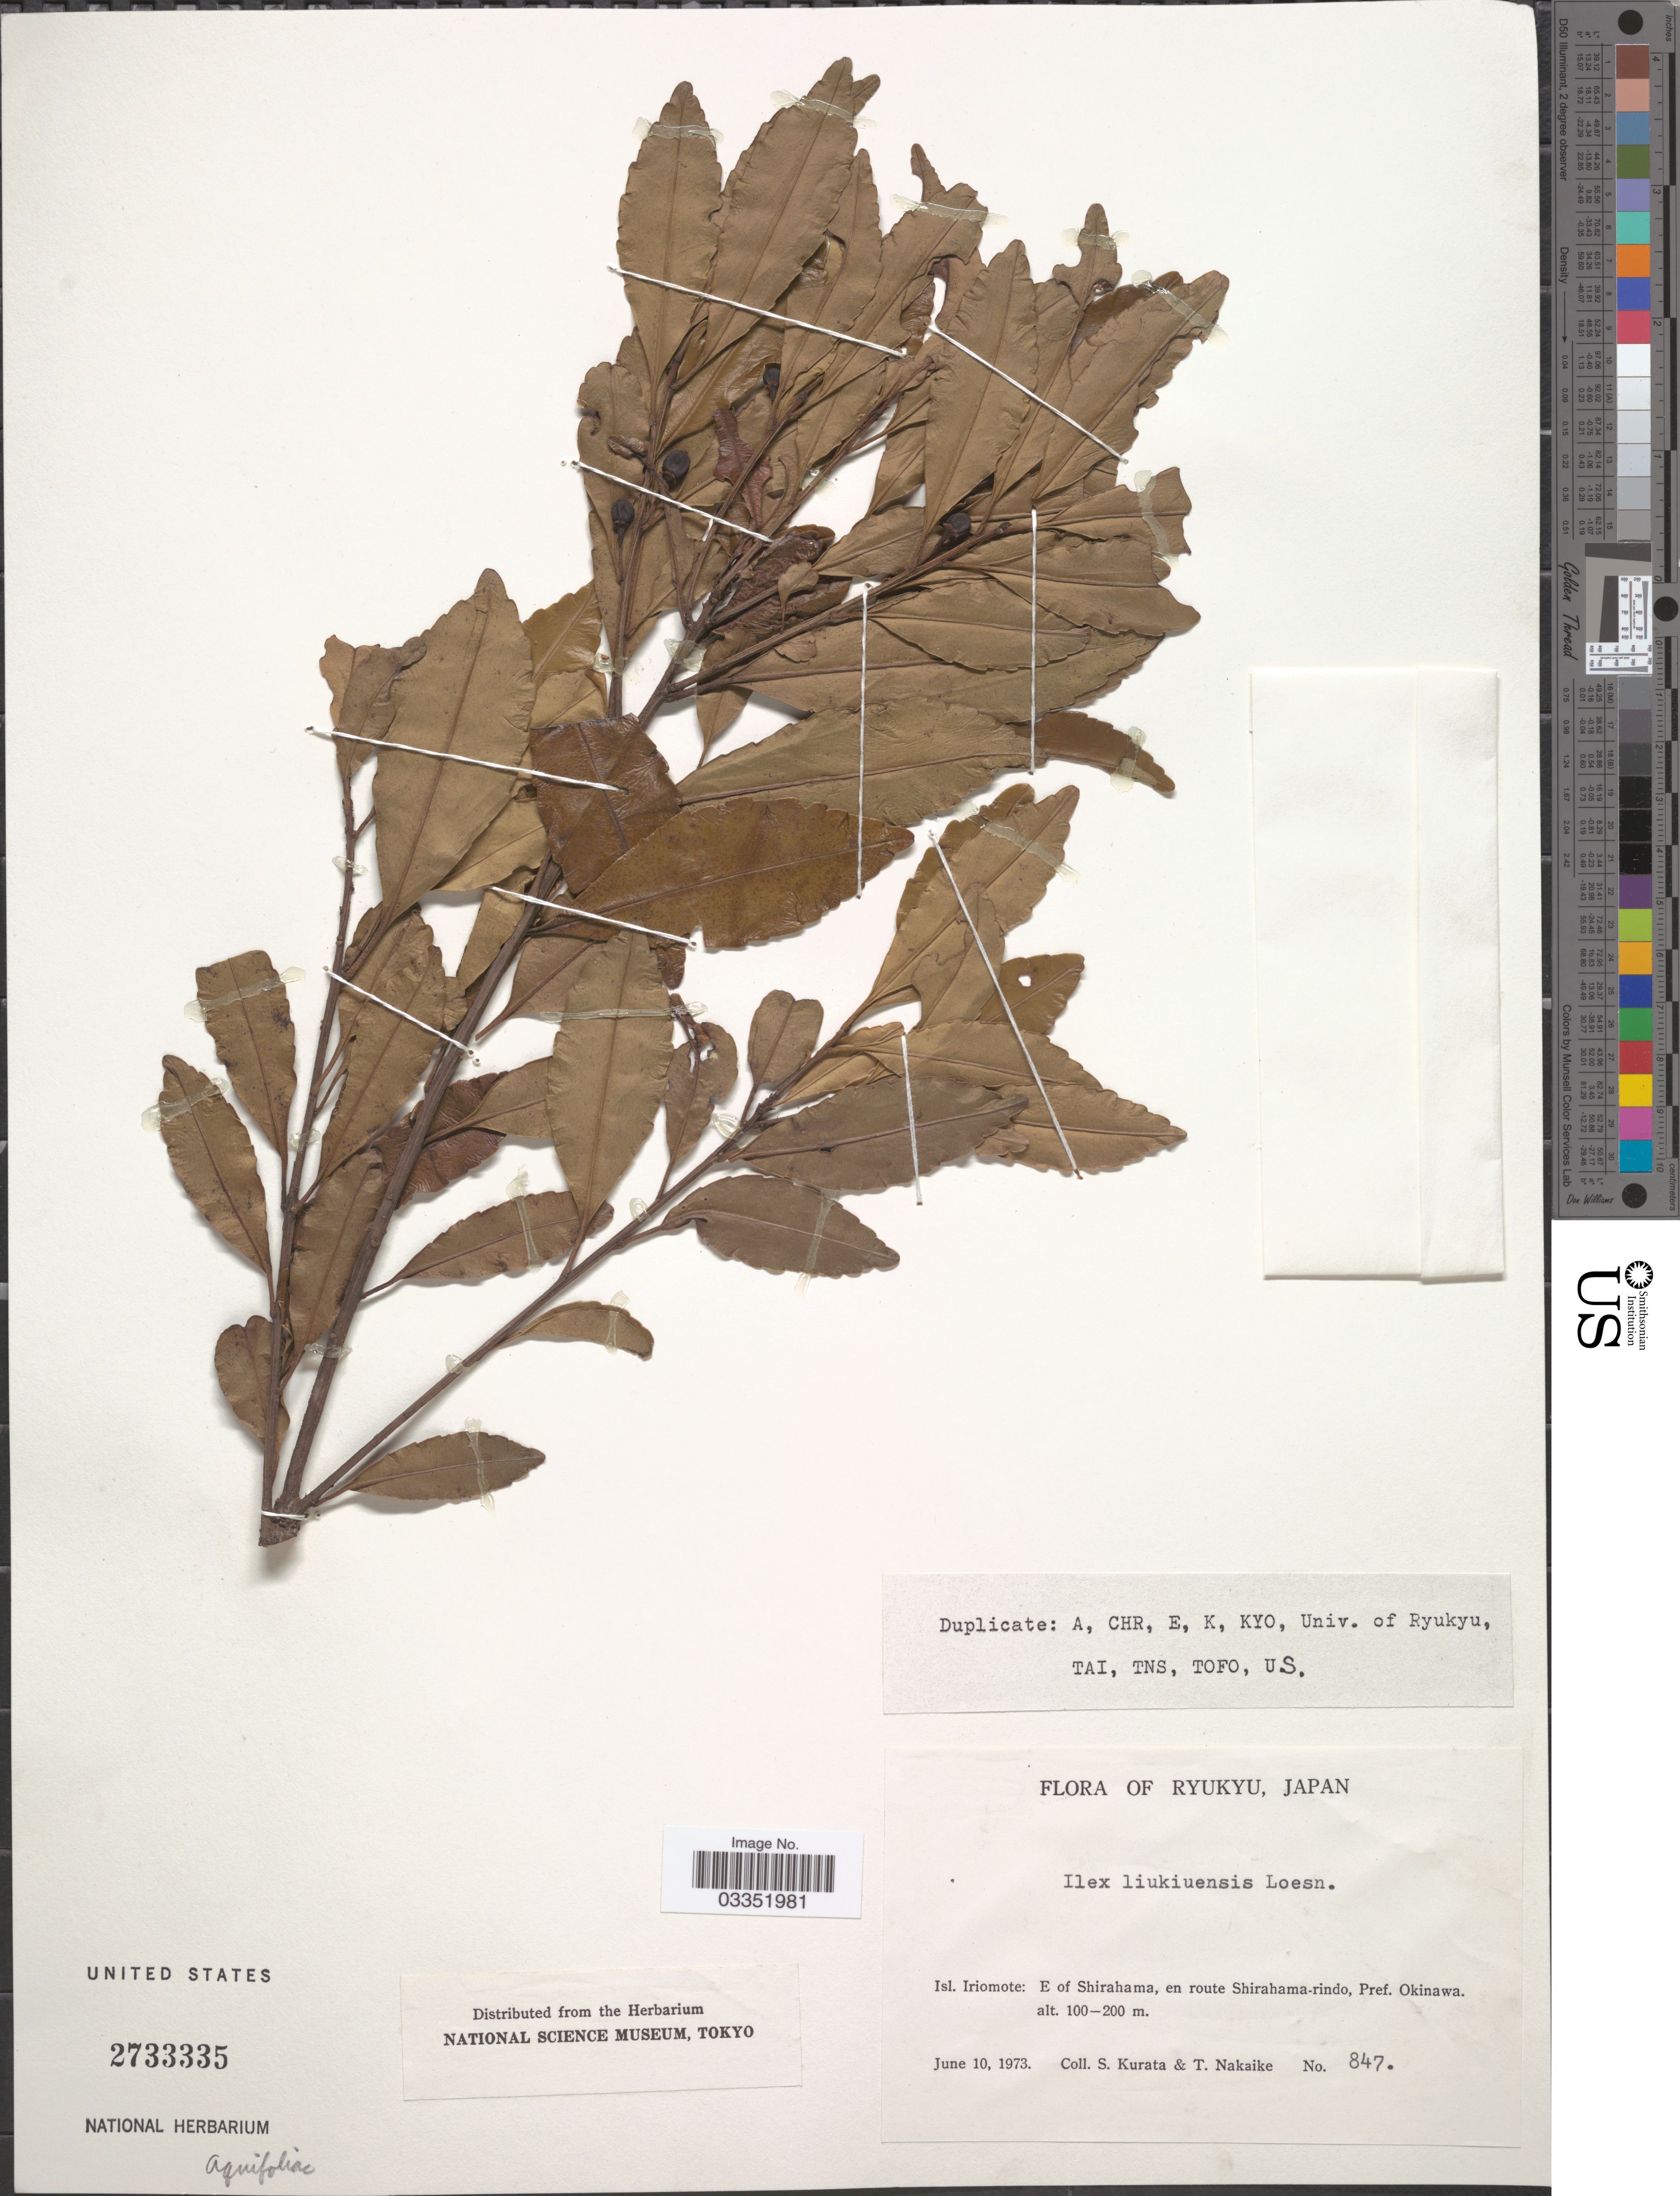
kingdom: Plantae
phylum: Tracheophyta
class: Magnoliopsida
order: Aquifoliales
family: Aquifoliaceae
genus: Ilex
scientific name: Ilex liukiuensis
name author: Loes.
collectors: Sa. Kurata & T. Nakaike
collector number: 847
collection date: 1973-06-10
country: Japan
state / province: Okinawa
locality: Ryukyu. Isl. Iriomote: E of Shirahama, en route Shirahama-rindo, Pref. Okinawa.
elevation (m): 100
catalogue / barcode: US 2733335